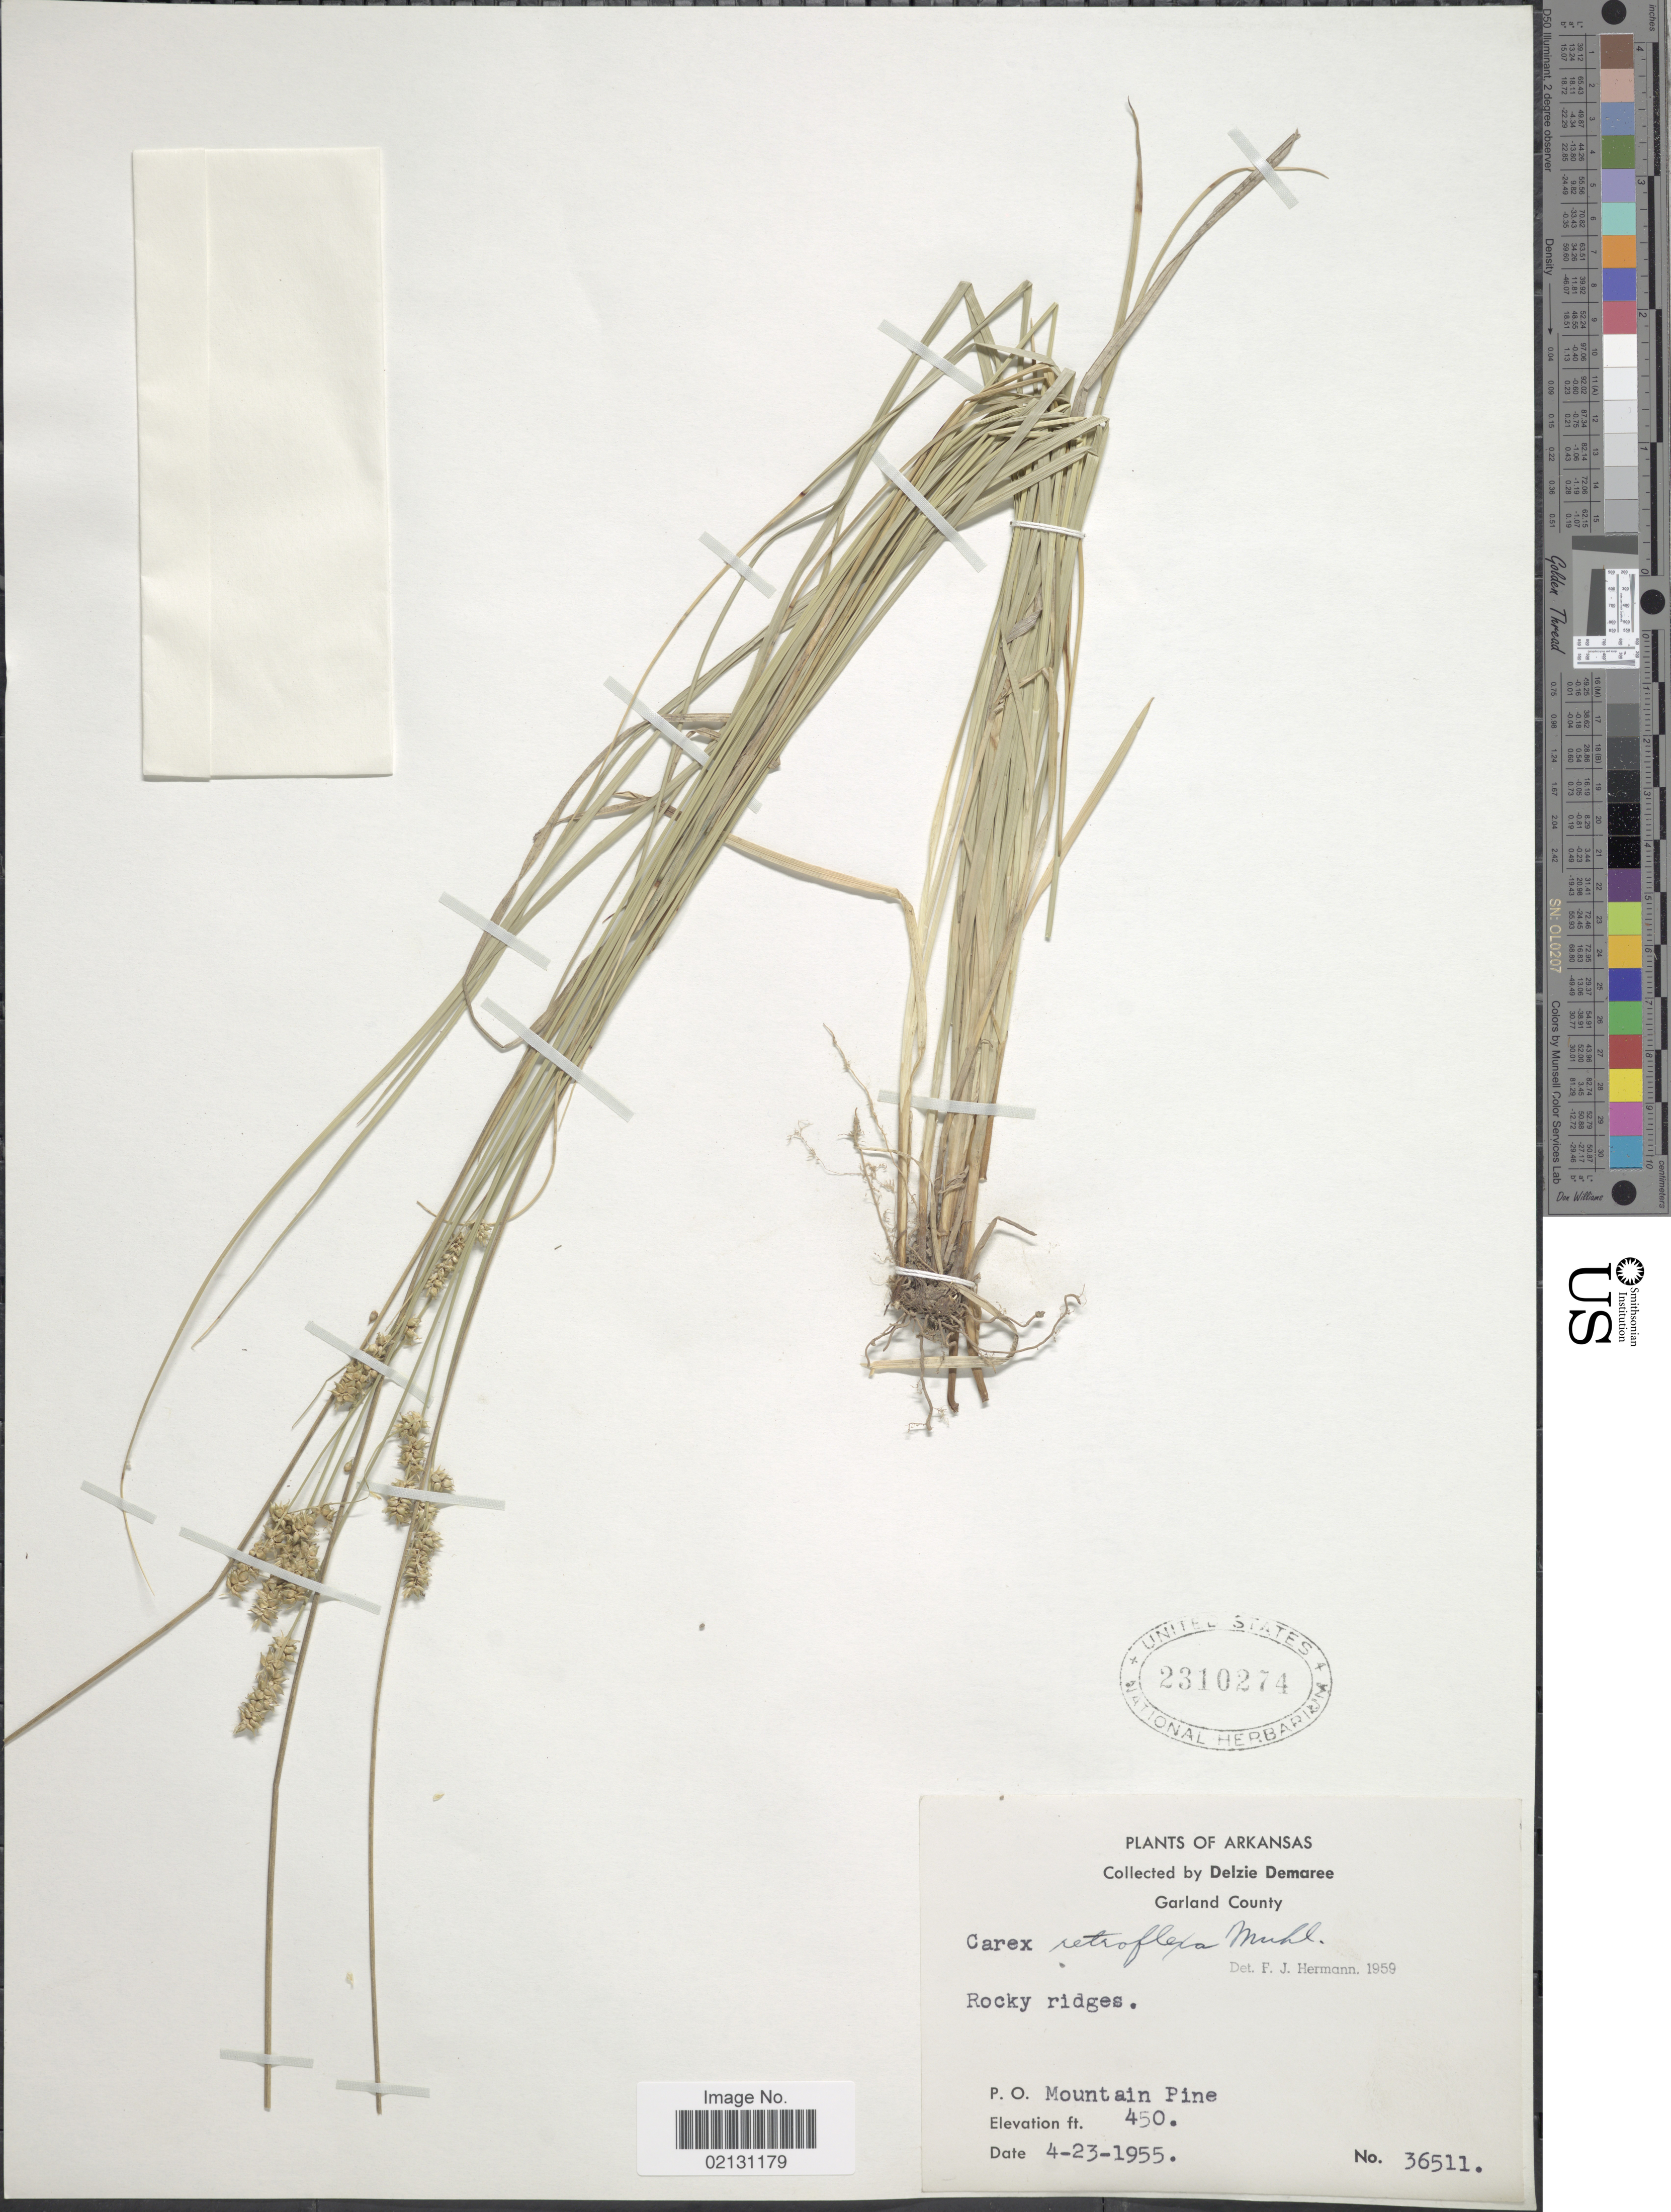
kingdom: Plantae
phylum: Tracheophyta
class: Liliopsida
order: Poales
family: Cyperaceae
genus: Carex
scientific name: Carex retroflexa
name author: Muhl. ex Willd.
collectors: D. Demaree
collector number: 36511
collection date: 1955-04-23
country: United States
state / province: Arkansas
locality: Garland County, Rocky ridges, P.O. Mountain Pine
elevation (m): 137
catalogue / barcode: US 2310274